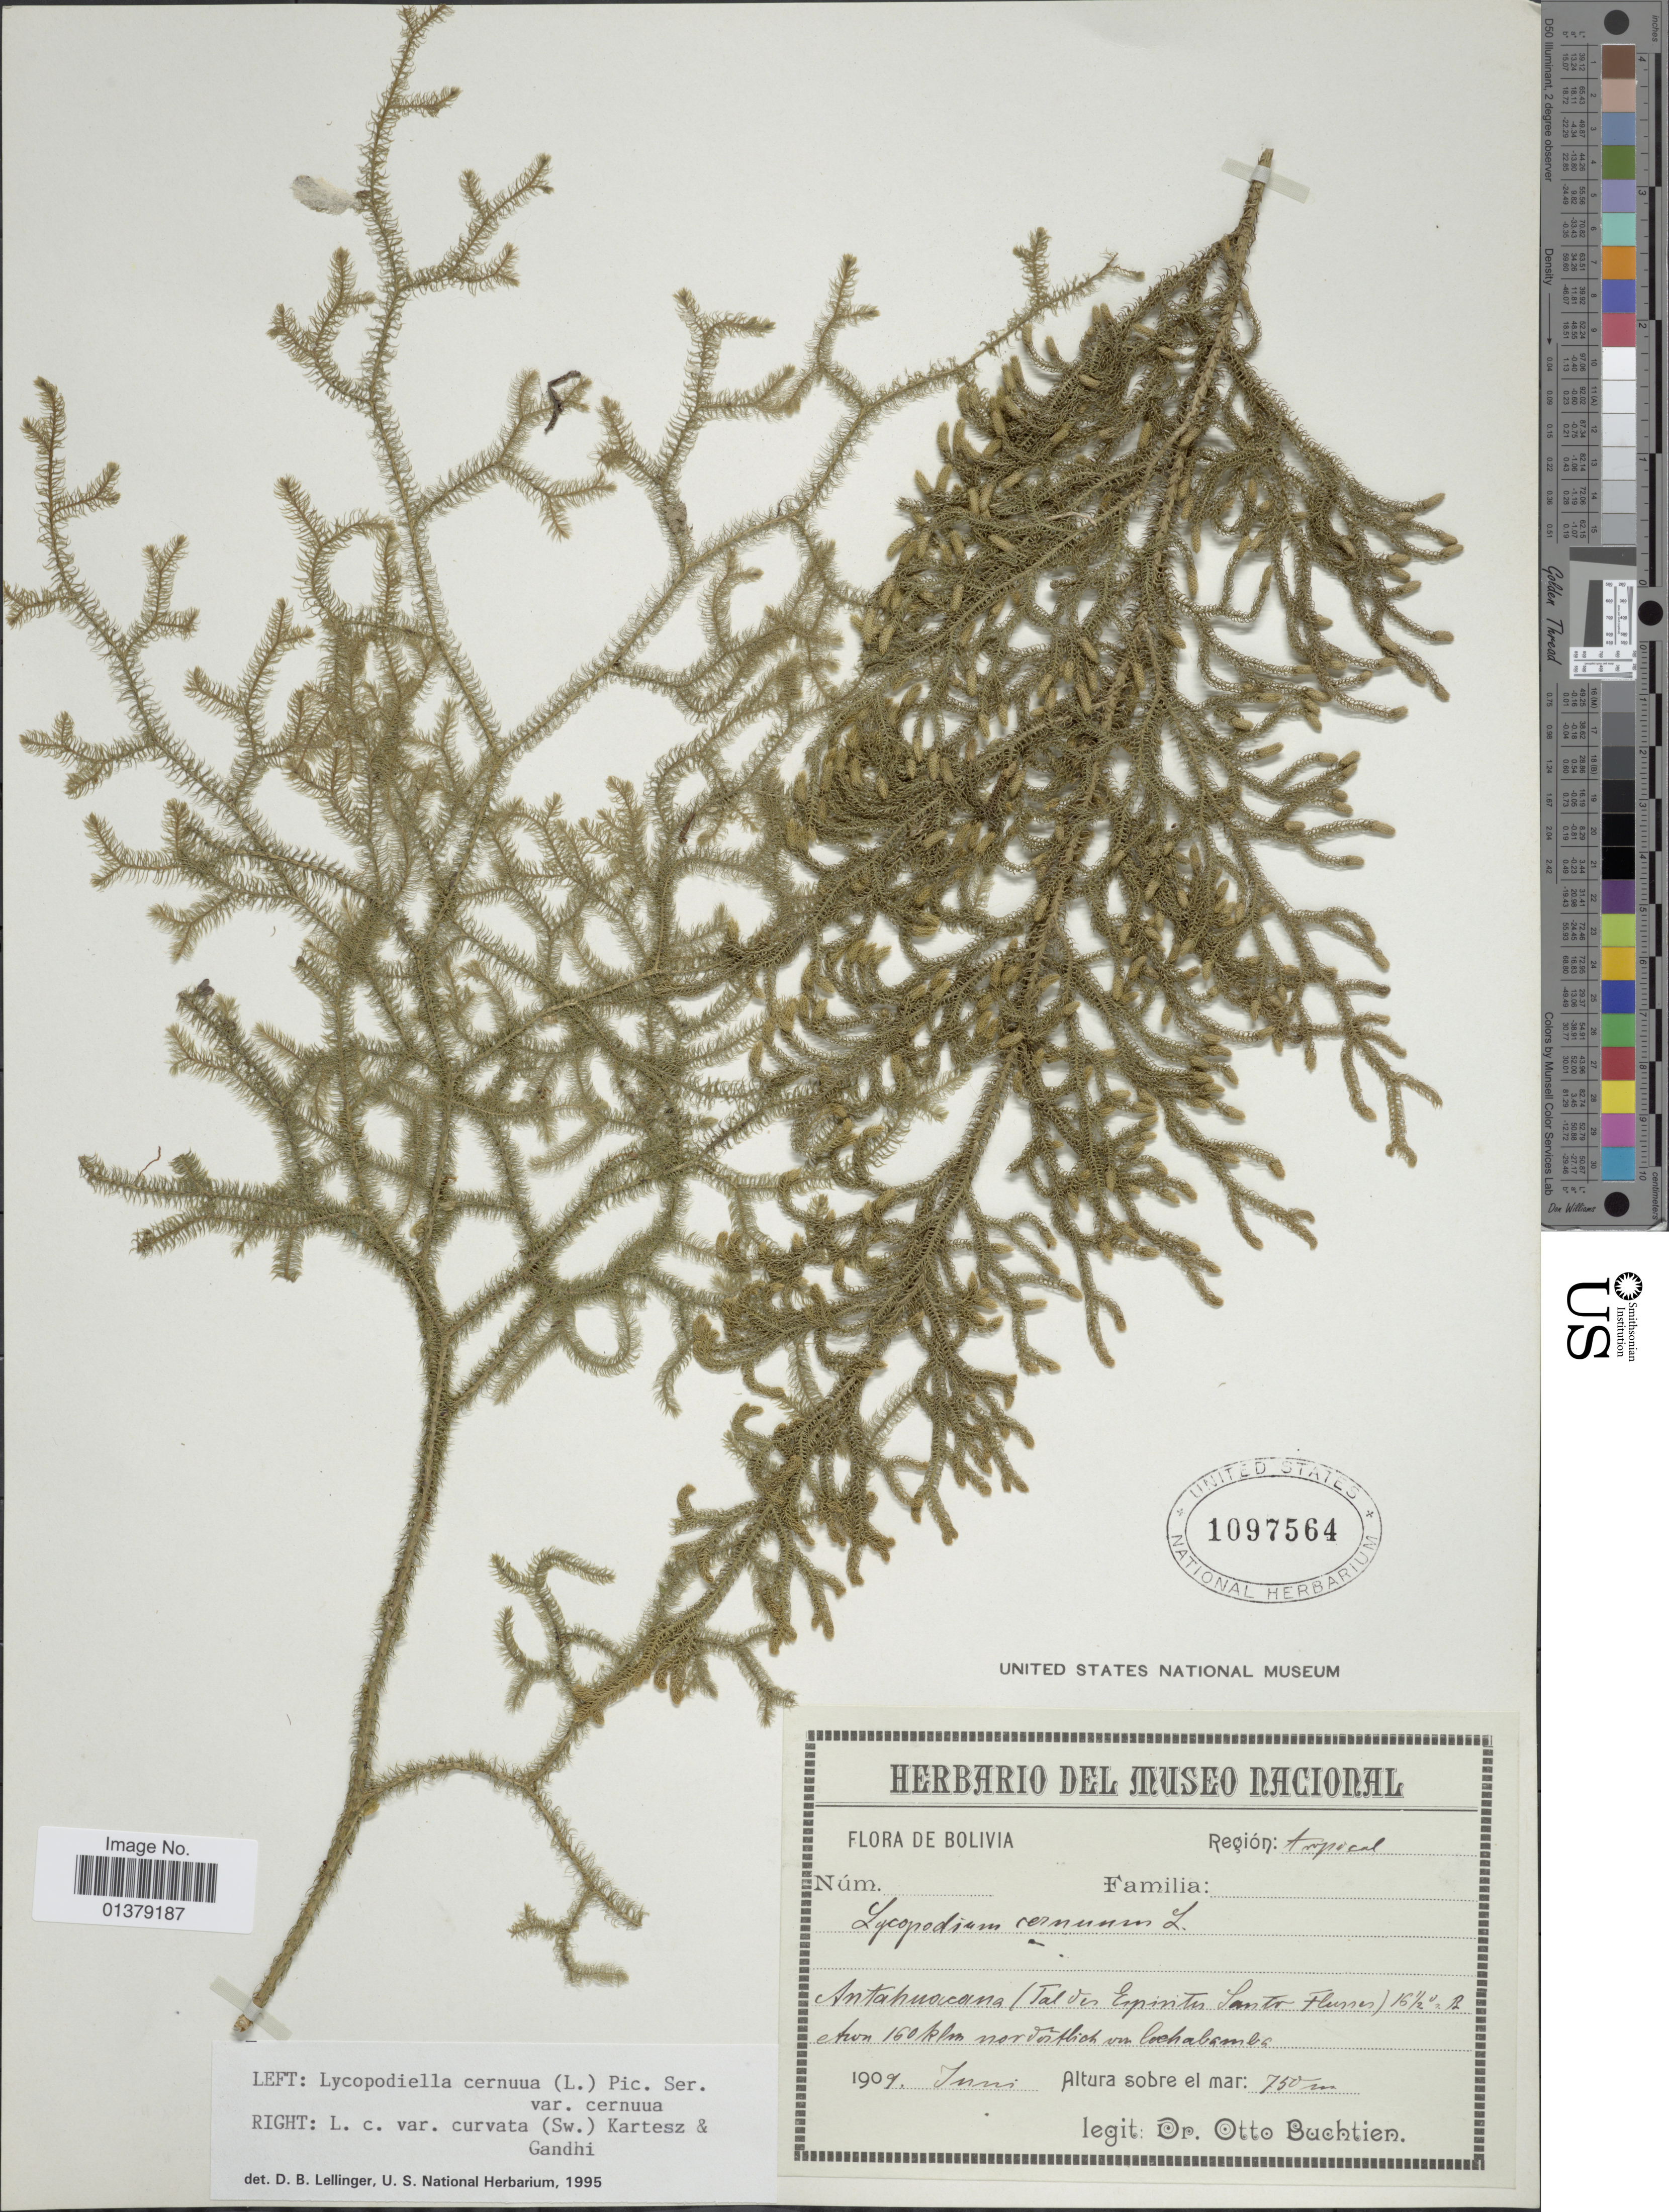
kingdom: Plantae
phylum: Tracheophyta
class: Lycopodiopsida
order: Lycopodiales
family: Lycopodiaceae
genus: Palhinhaea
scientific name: Palhinhaea curvata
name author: (Sw.) Holub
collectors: O. Buchtien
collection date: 1909-06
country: Bolivia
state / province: Cochabamba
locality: Region: tropical, Antahuacana(Tal der Espirites Santo Flussen) 16 1/2°n. Br. etron 160 klm nordöstlich am Cochabamba.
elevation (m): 750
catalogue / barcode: US 1097564